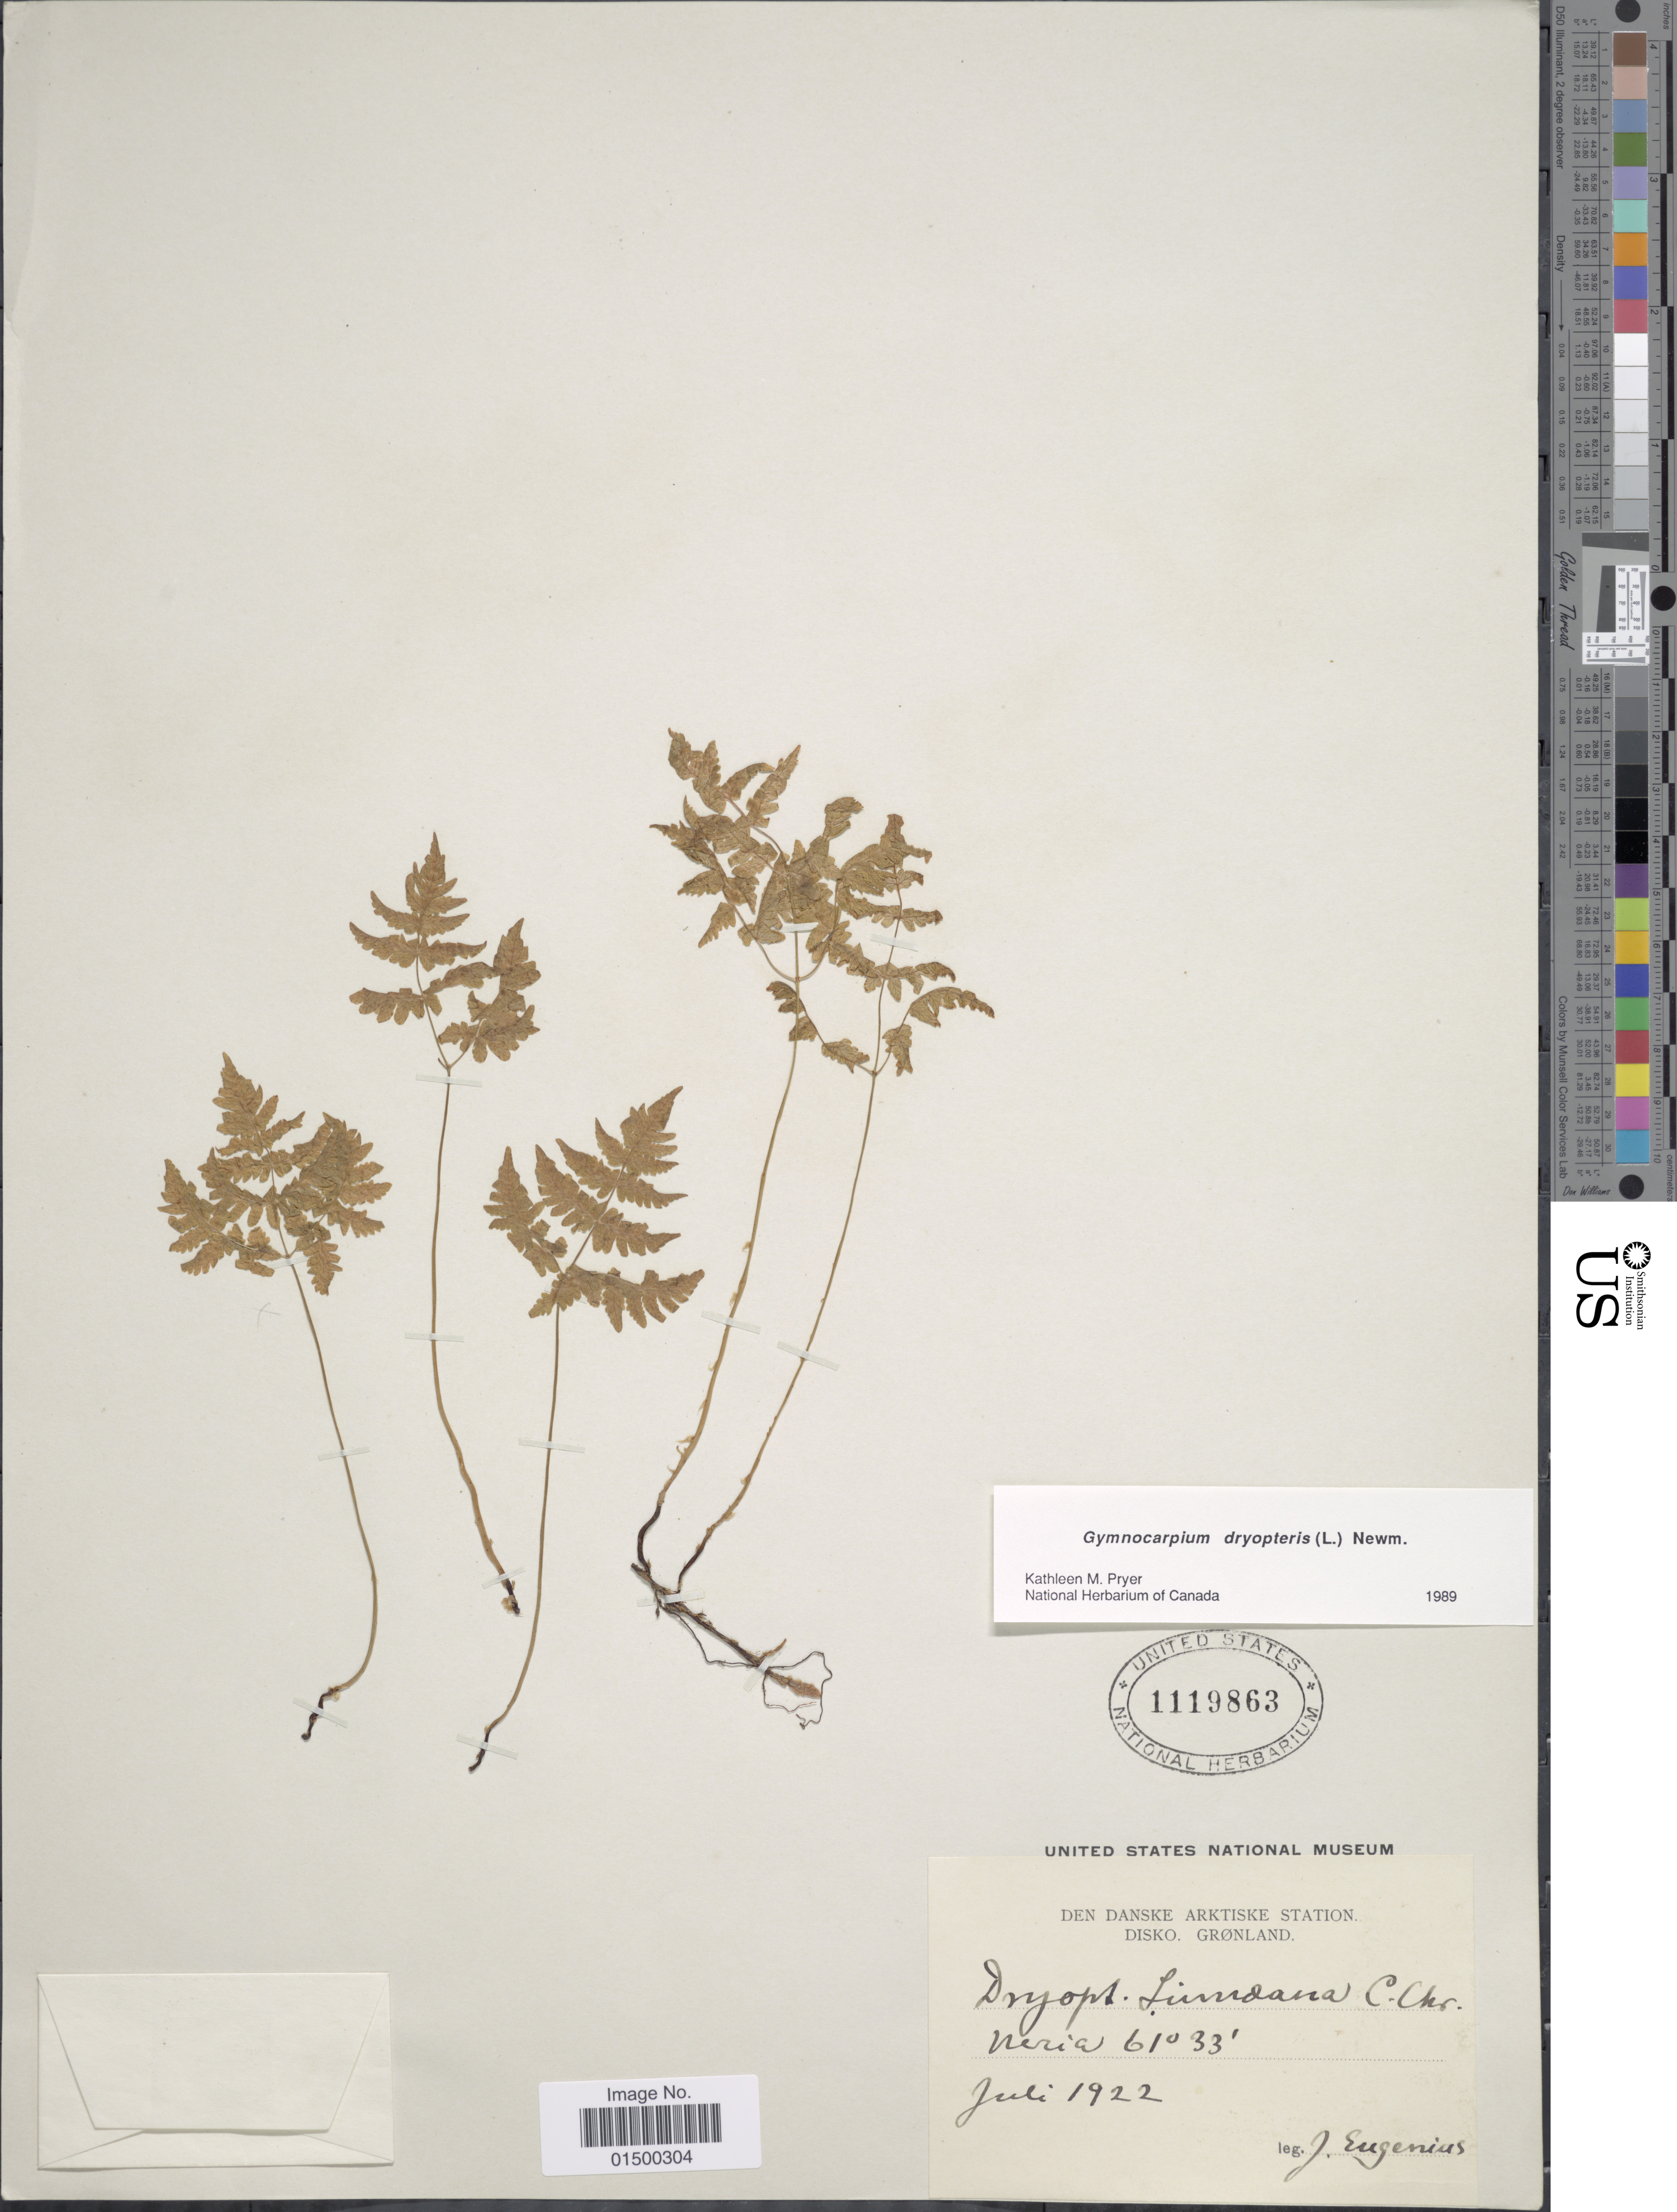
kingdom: Plantae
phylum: Tracheophyta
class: Polypodiopsida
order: Polypodiales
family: Cystopteridaceae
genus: Gymnocarpium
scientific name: Gymnocarpium dryopteris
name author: (L.) Newman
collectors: J. Eugenius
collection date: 1922-07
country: Greenland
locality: Den Danske Artiske Station. Disko. Gronland.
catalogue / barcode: US 1119863